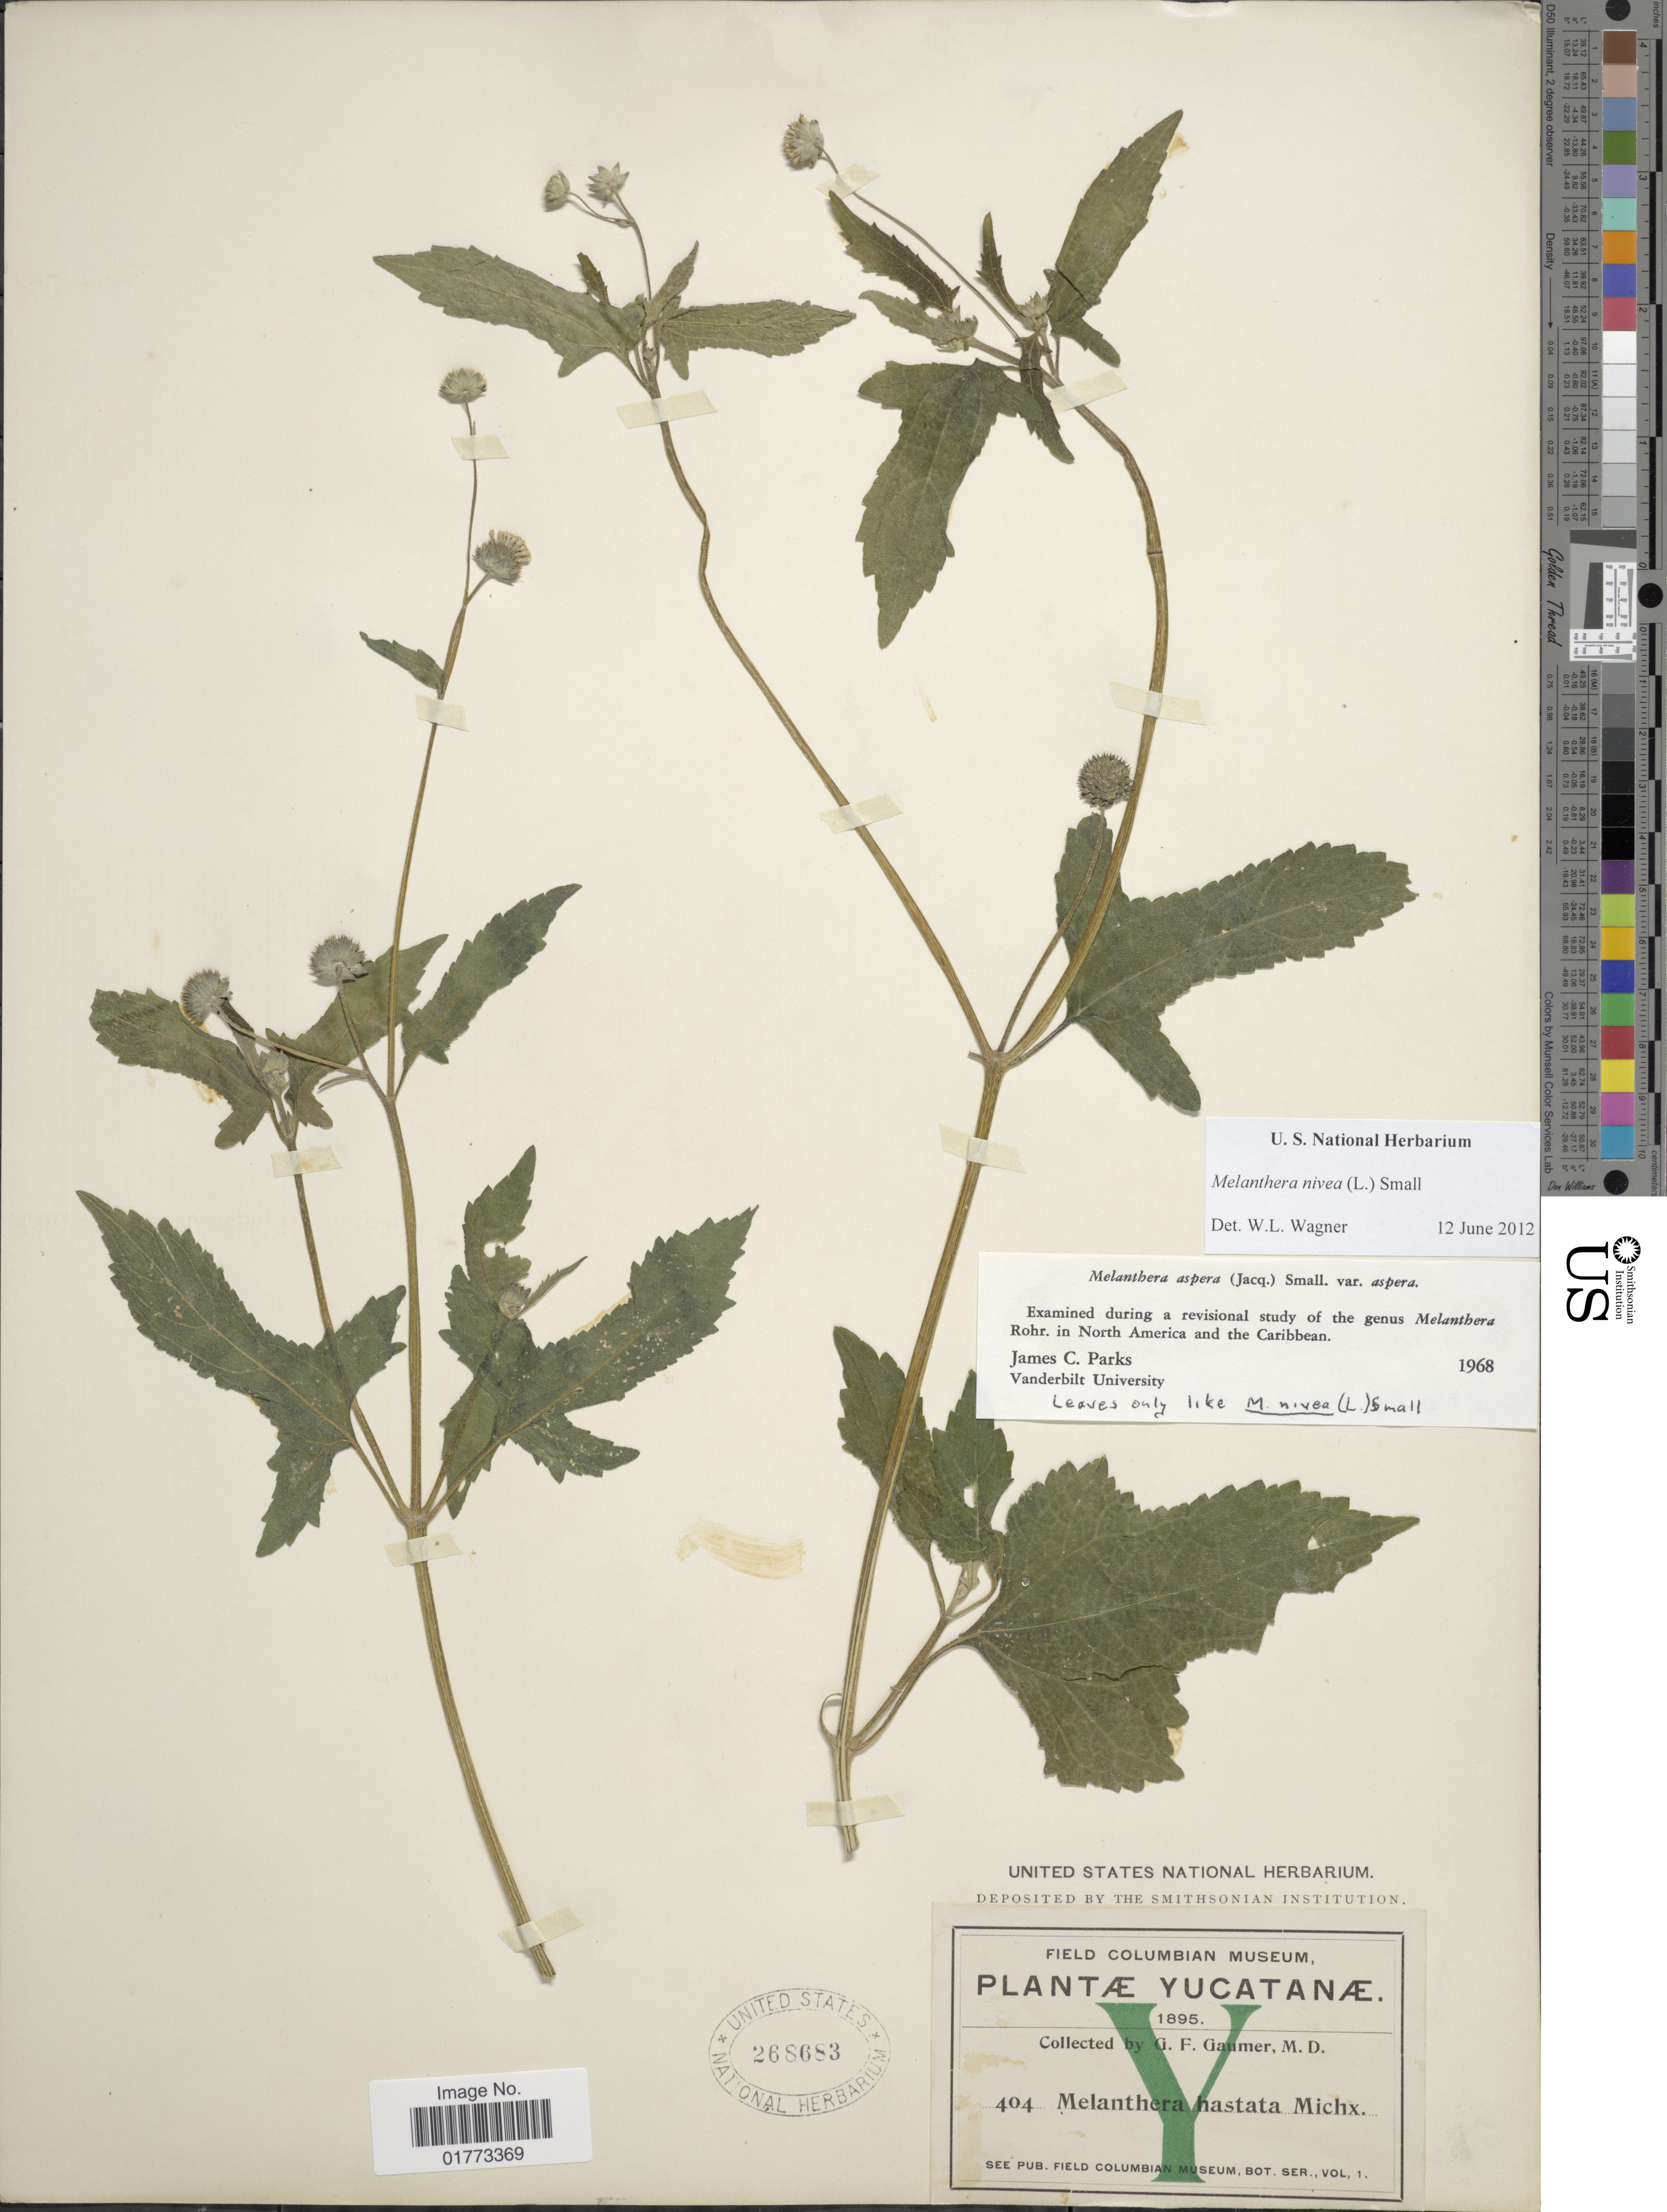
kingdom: Plantae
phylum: Tracheophyta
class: Magnoliopsida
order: Asterales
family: Asteraceae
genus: Melanthera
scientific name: Melanthera nivea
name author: (L.) Small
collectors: G. F. Gaumer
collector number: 404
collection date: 1895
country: Mexico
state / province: Yucatán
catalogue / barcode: US 268683